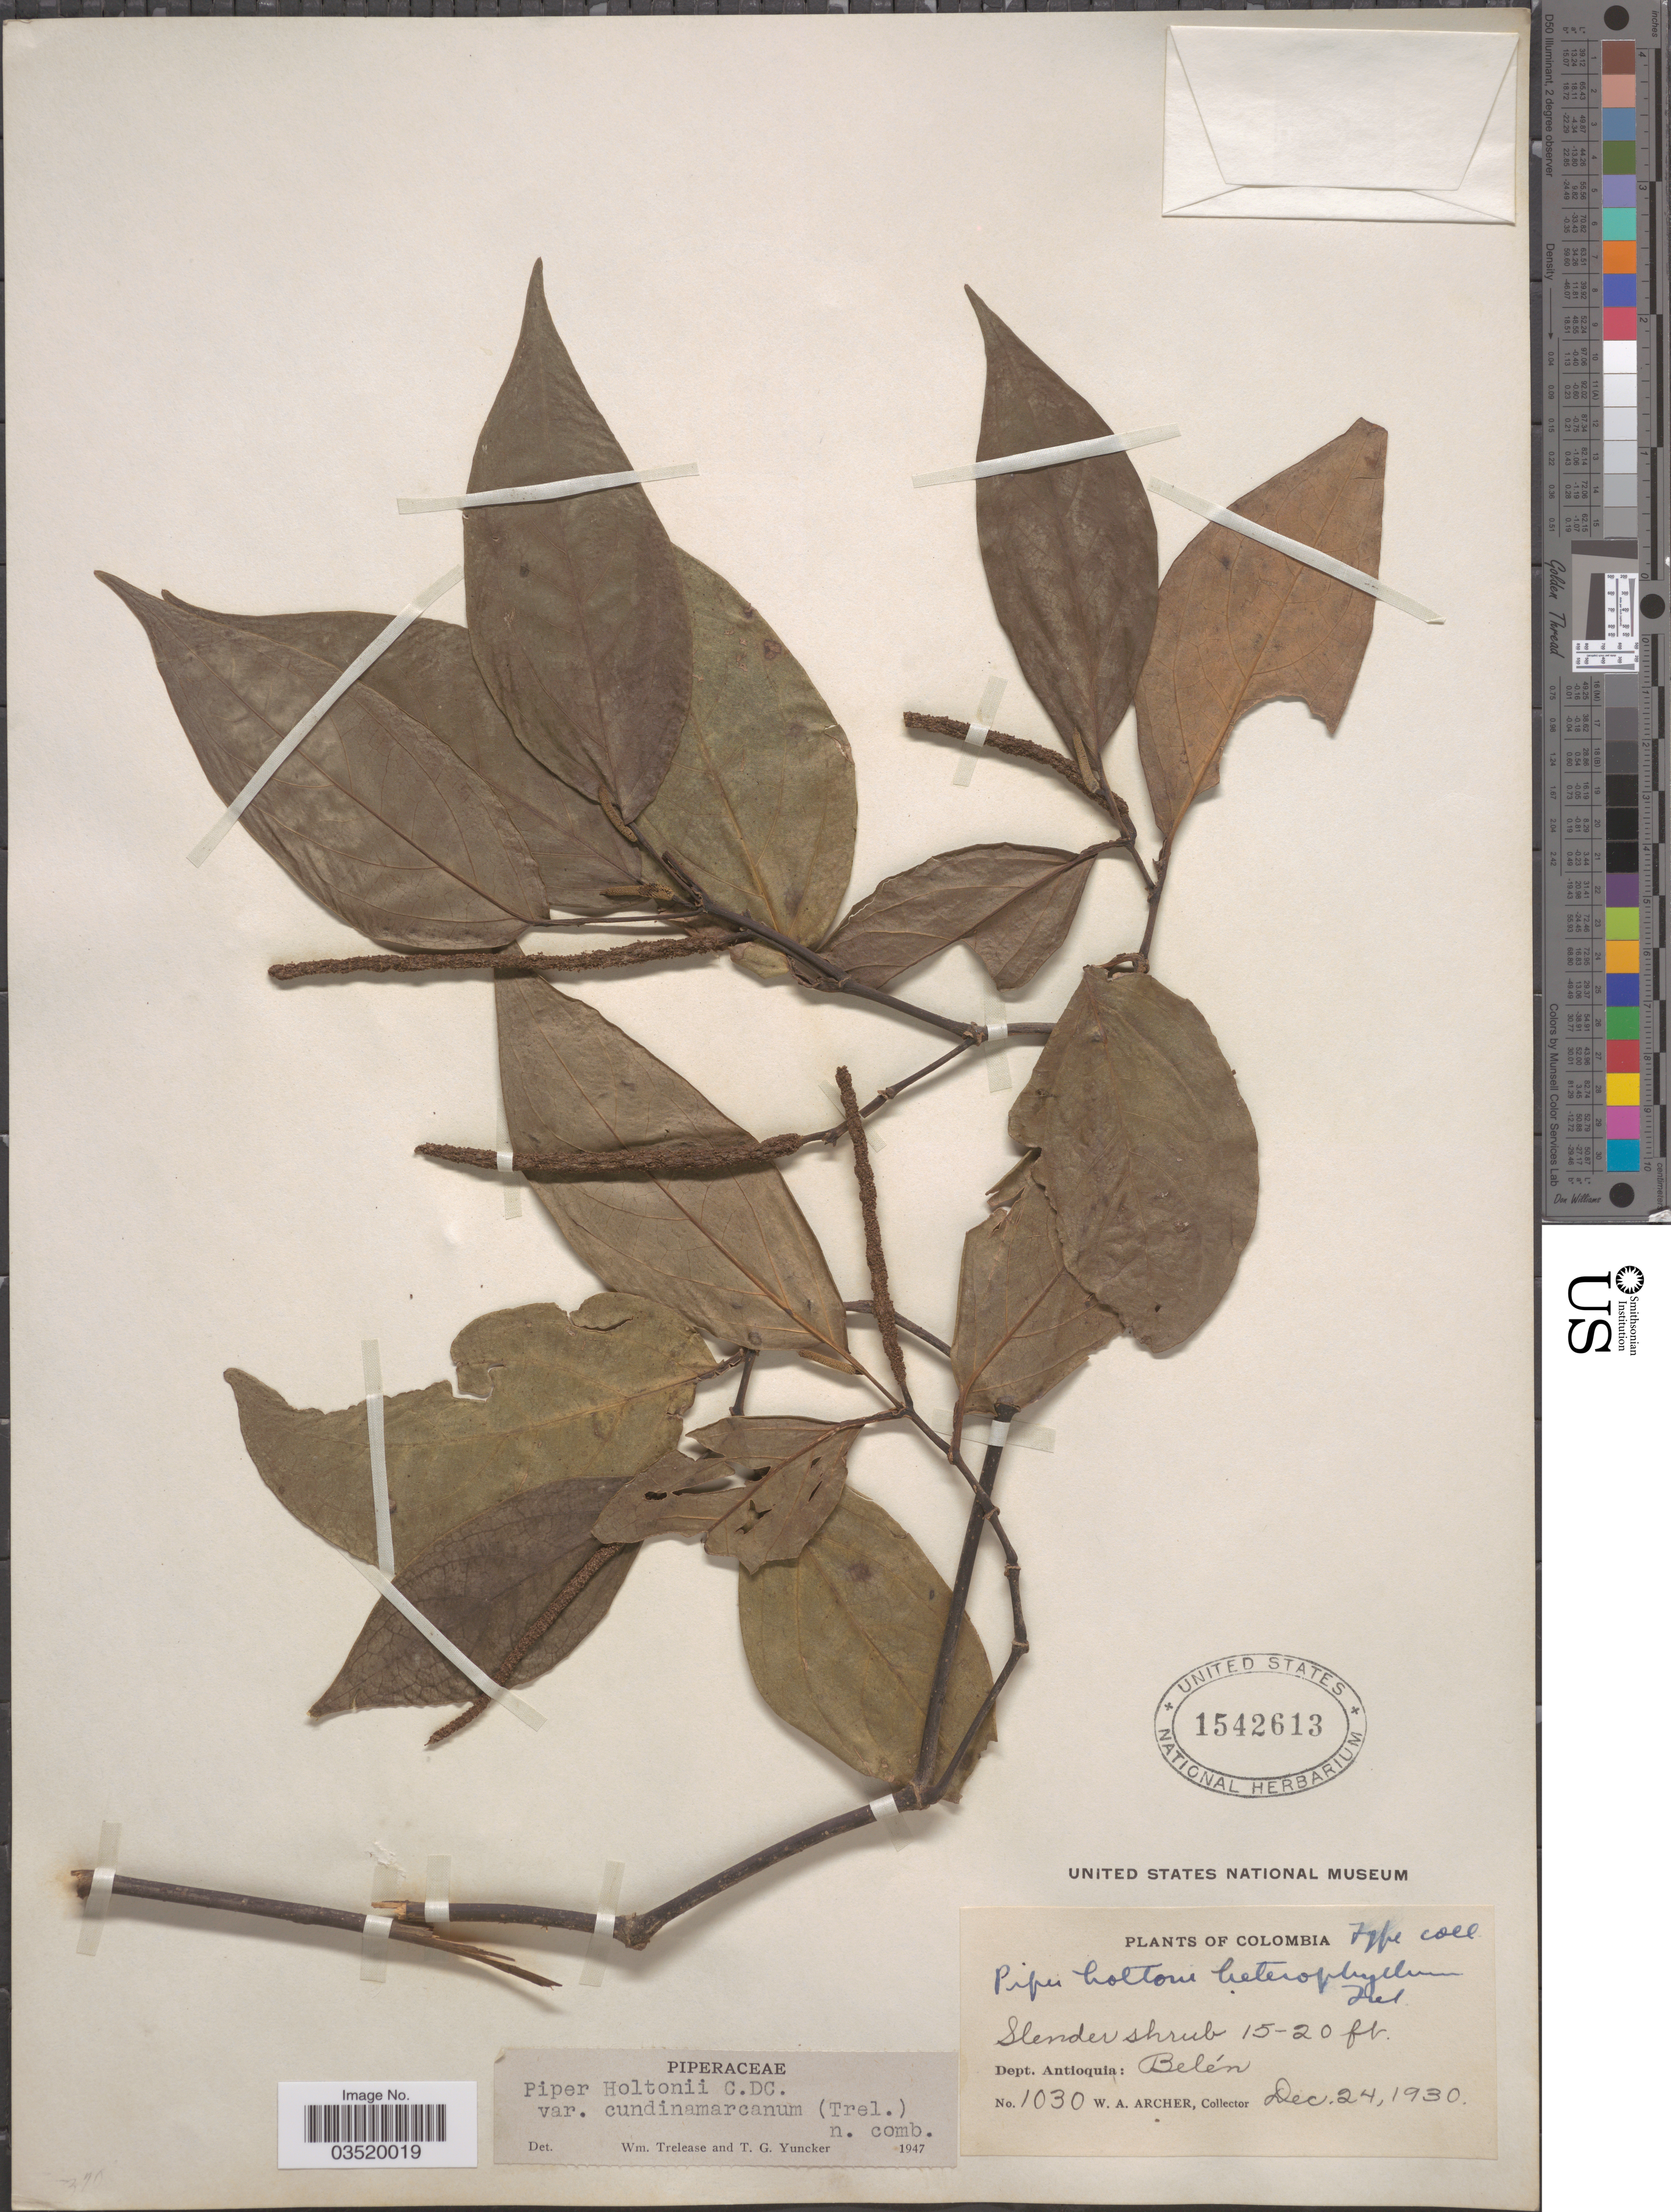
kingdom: Plantae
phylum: Tracheophyta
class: Magnoliopsida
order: Piperales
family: Piperaceae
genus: Piper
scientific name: Piper holtonii var. cundinamarcanum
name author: Trel. & Yunck.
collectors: W. Archer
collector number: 1030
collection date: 1930-12-24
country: Colombia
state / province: Antioquia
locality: Dep. Antioquia: Belén.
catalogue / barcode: US 1542613